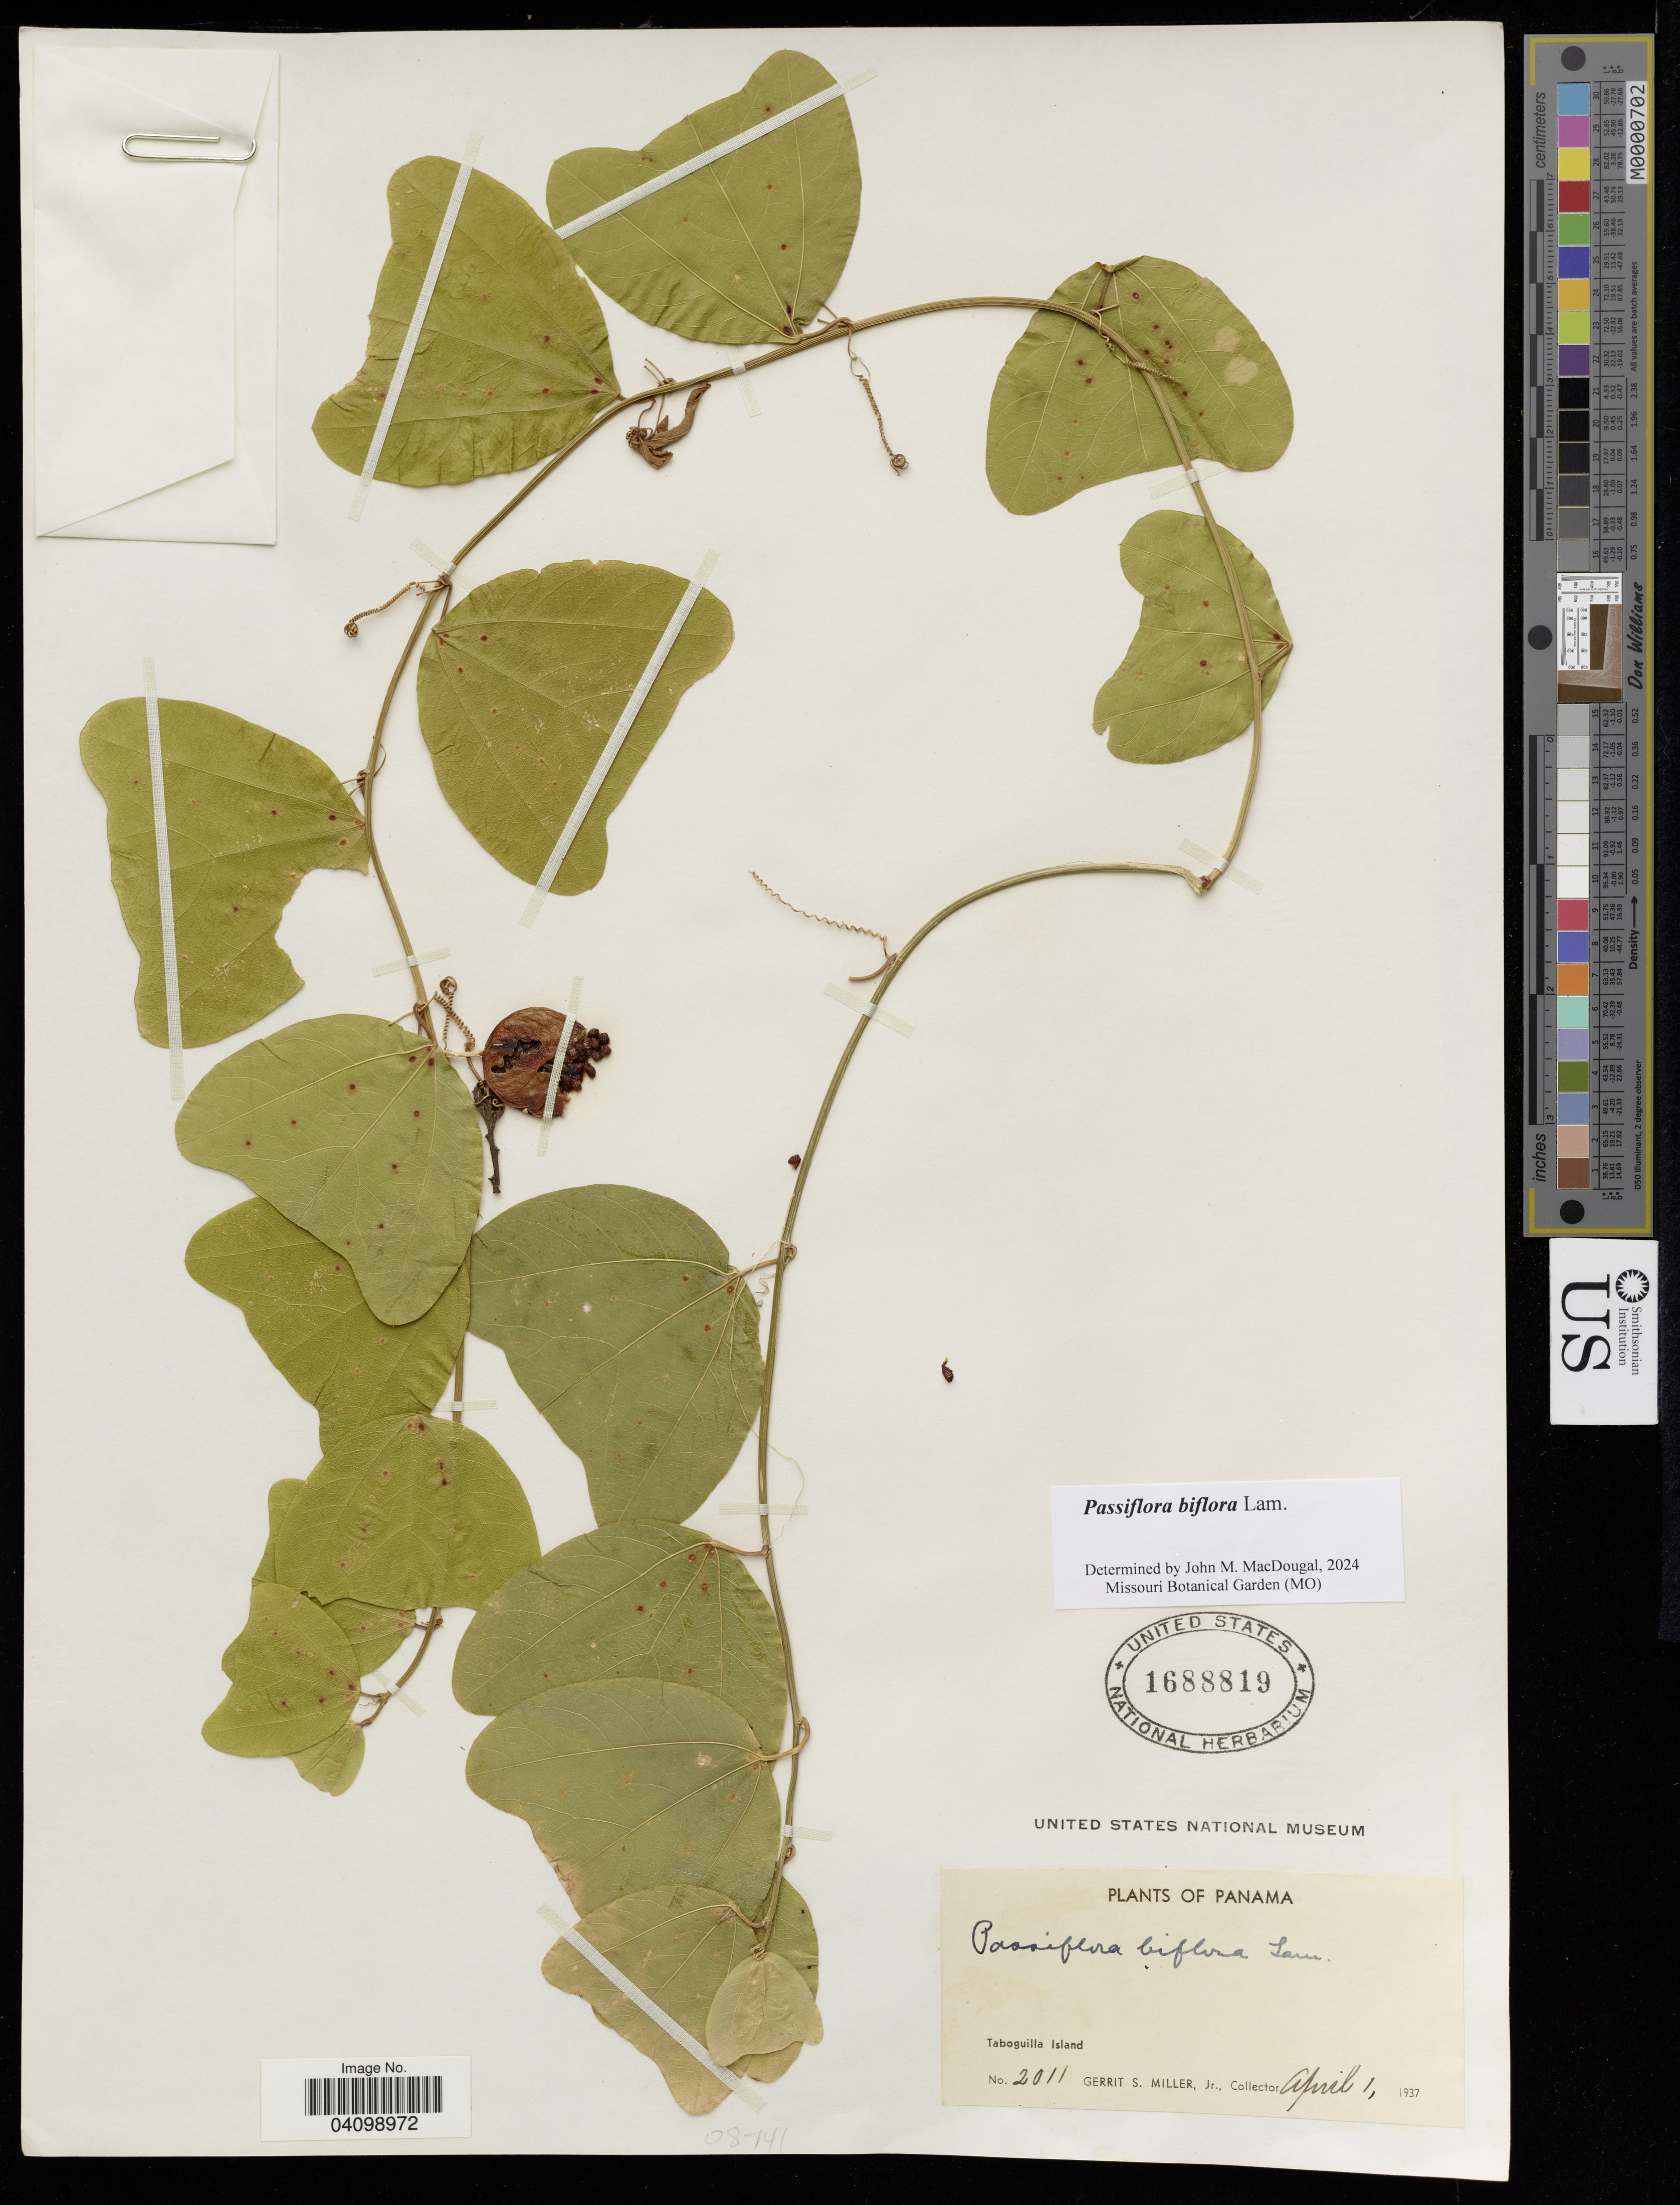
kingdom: Plantae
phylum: Tracheophyta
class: Magnoliopsida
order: Malpighiales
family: Passifloraceae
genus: Passiflora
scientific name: Passiflora biflora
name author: Lam.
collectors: G. S. Miller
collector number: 2011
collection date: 1937-04-01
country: Panama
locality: Taboguilla Island.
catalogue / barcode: US 1688819